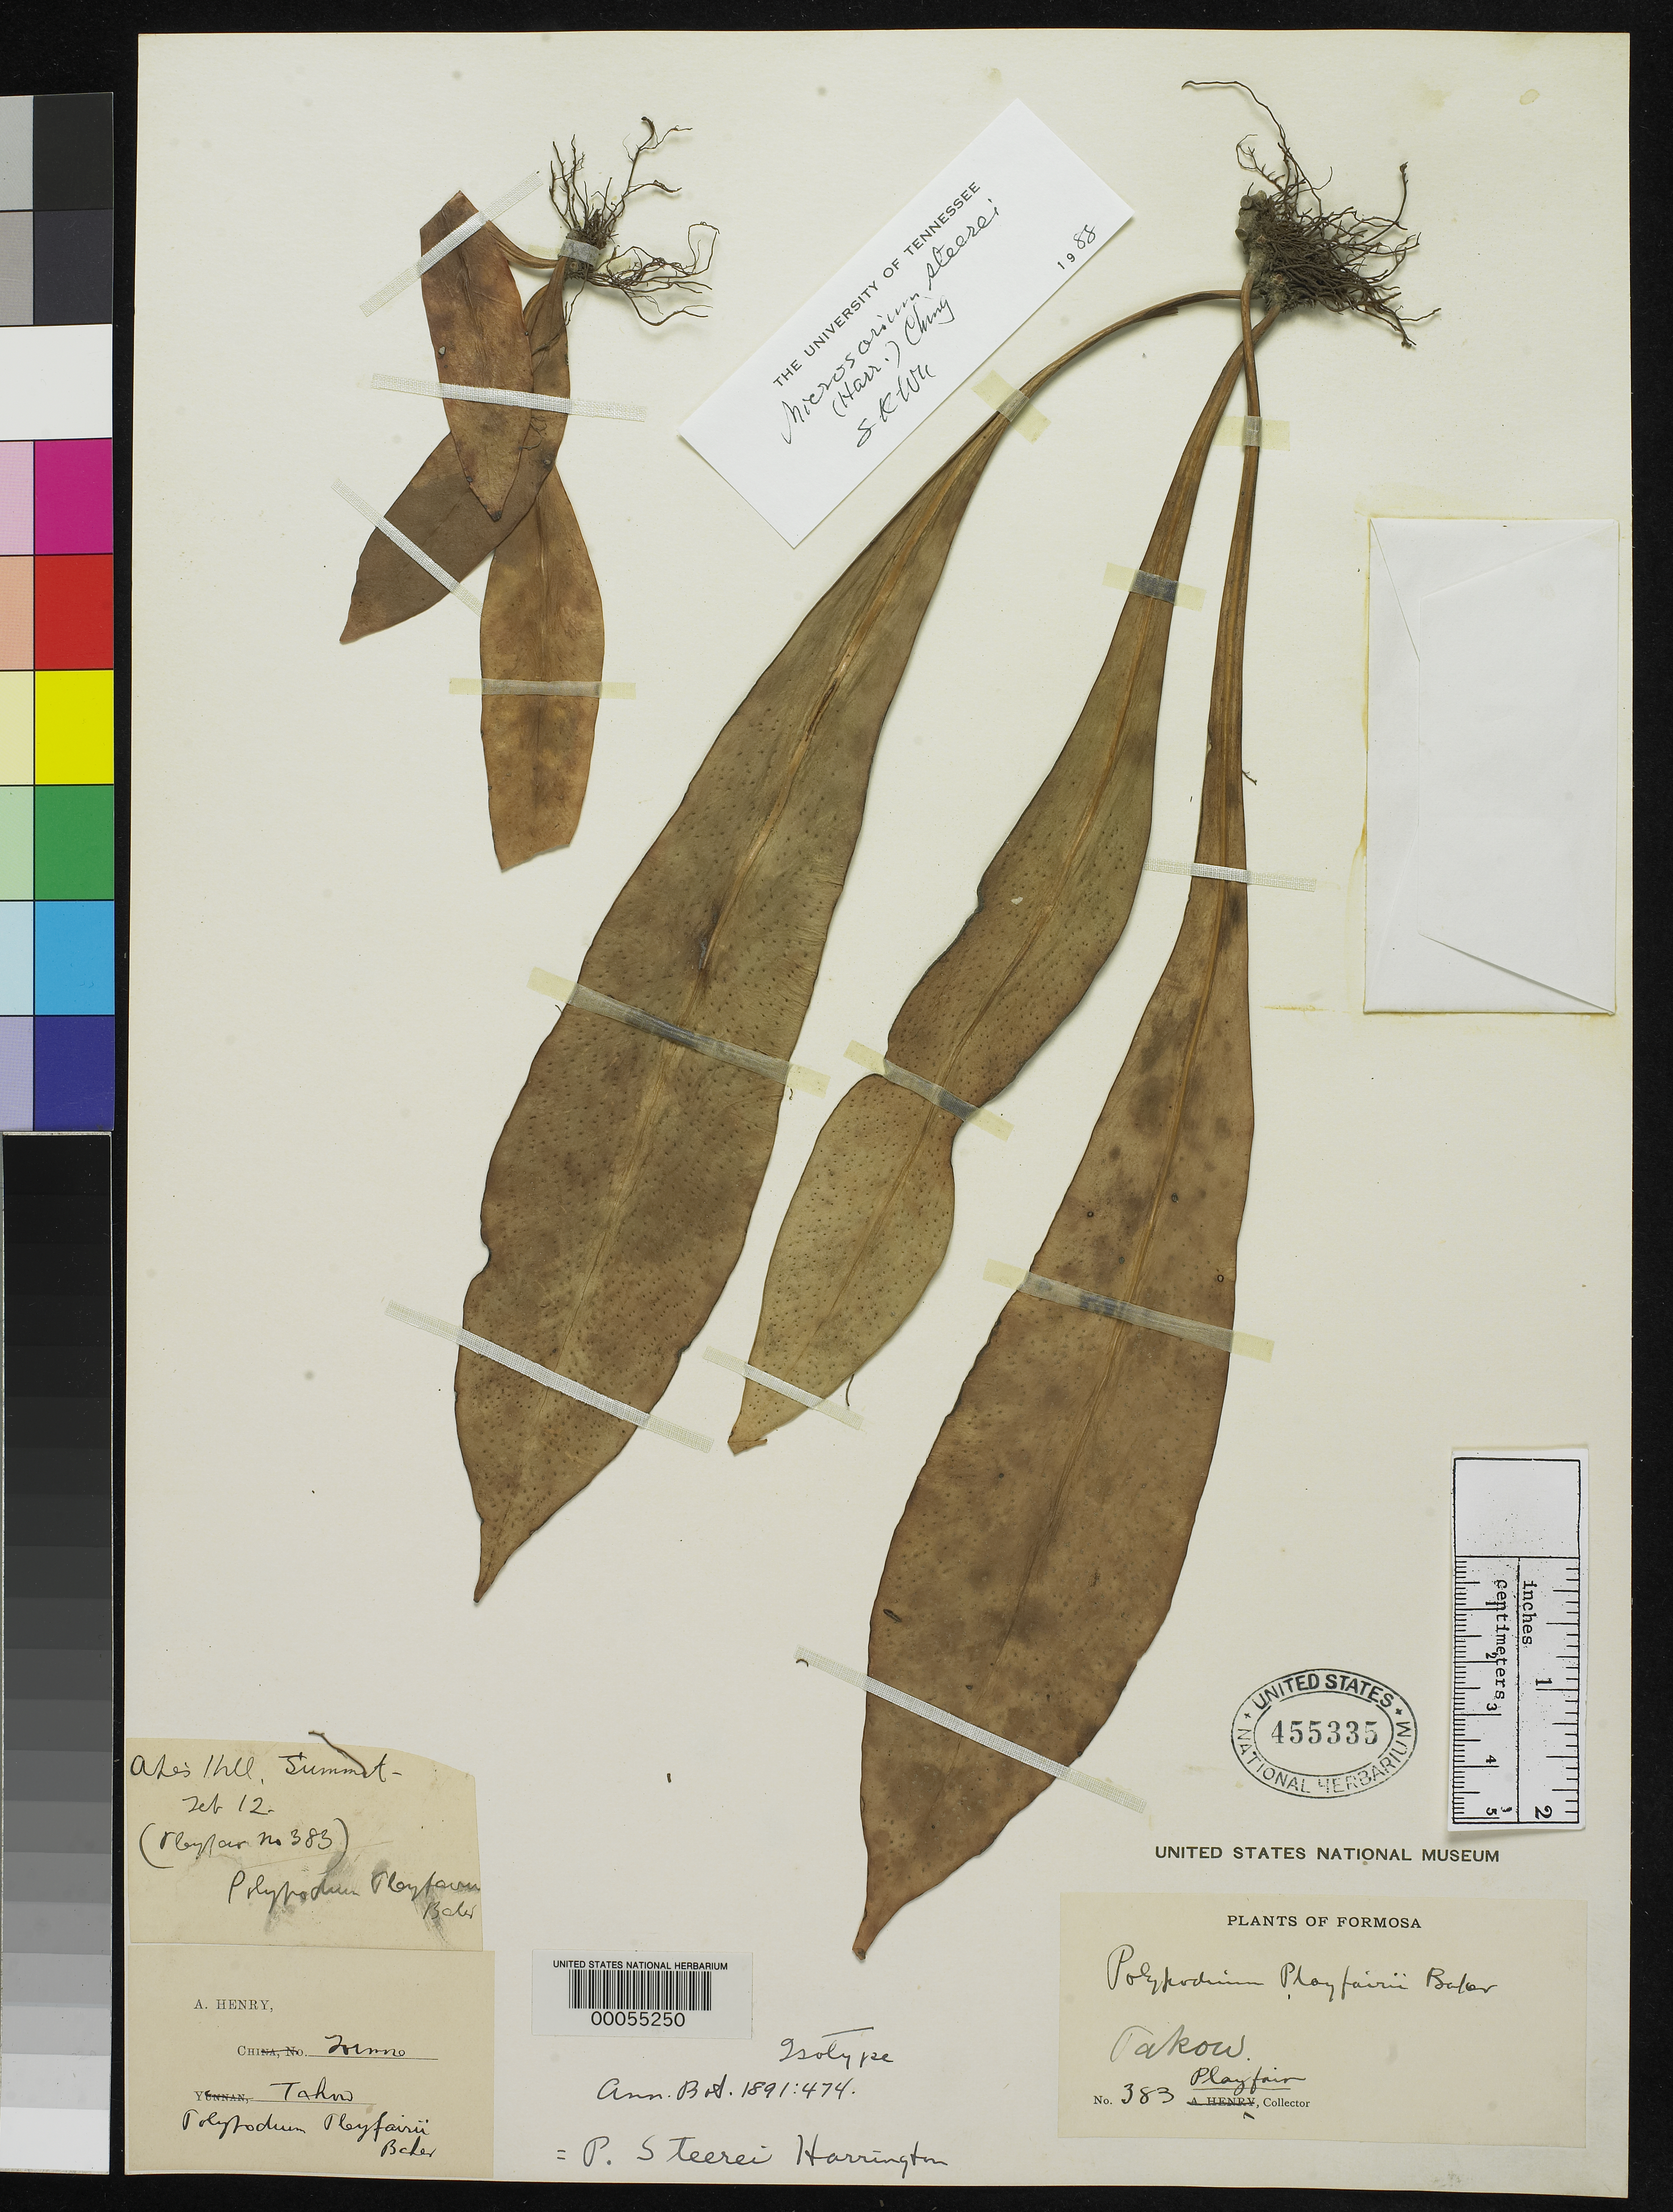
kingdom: Plantae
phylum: Tracheophyta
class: Polypodiopsida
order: Polypodiales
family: Polypodiaceae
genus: Polypodium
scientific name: Polypodium playfairii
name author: Baker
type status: Type Collection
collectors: -. Playfair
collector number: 383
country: Taiwan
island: Taiwan [Formosa]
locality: Tahn.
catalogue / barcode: US 455335